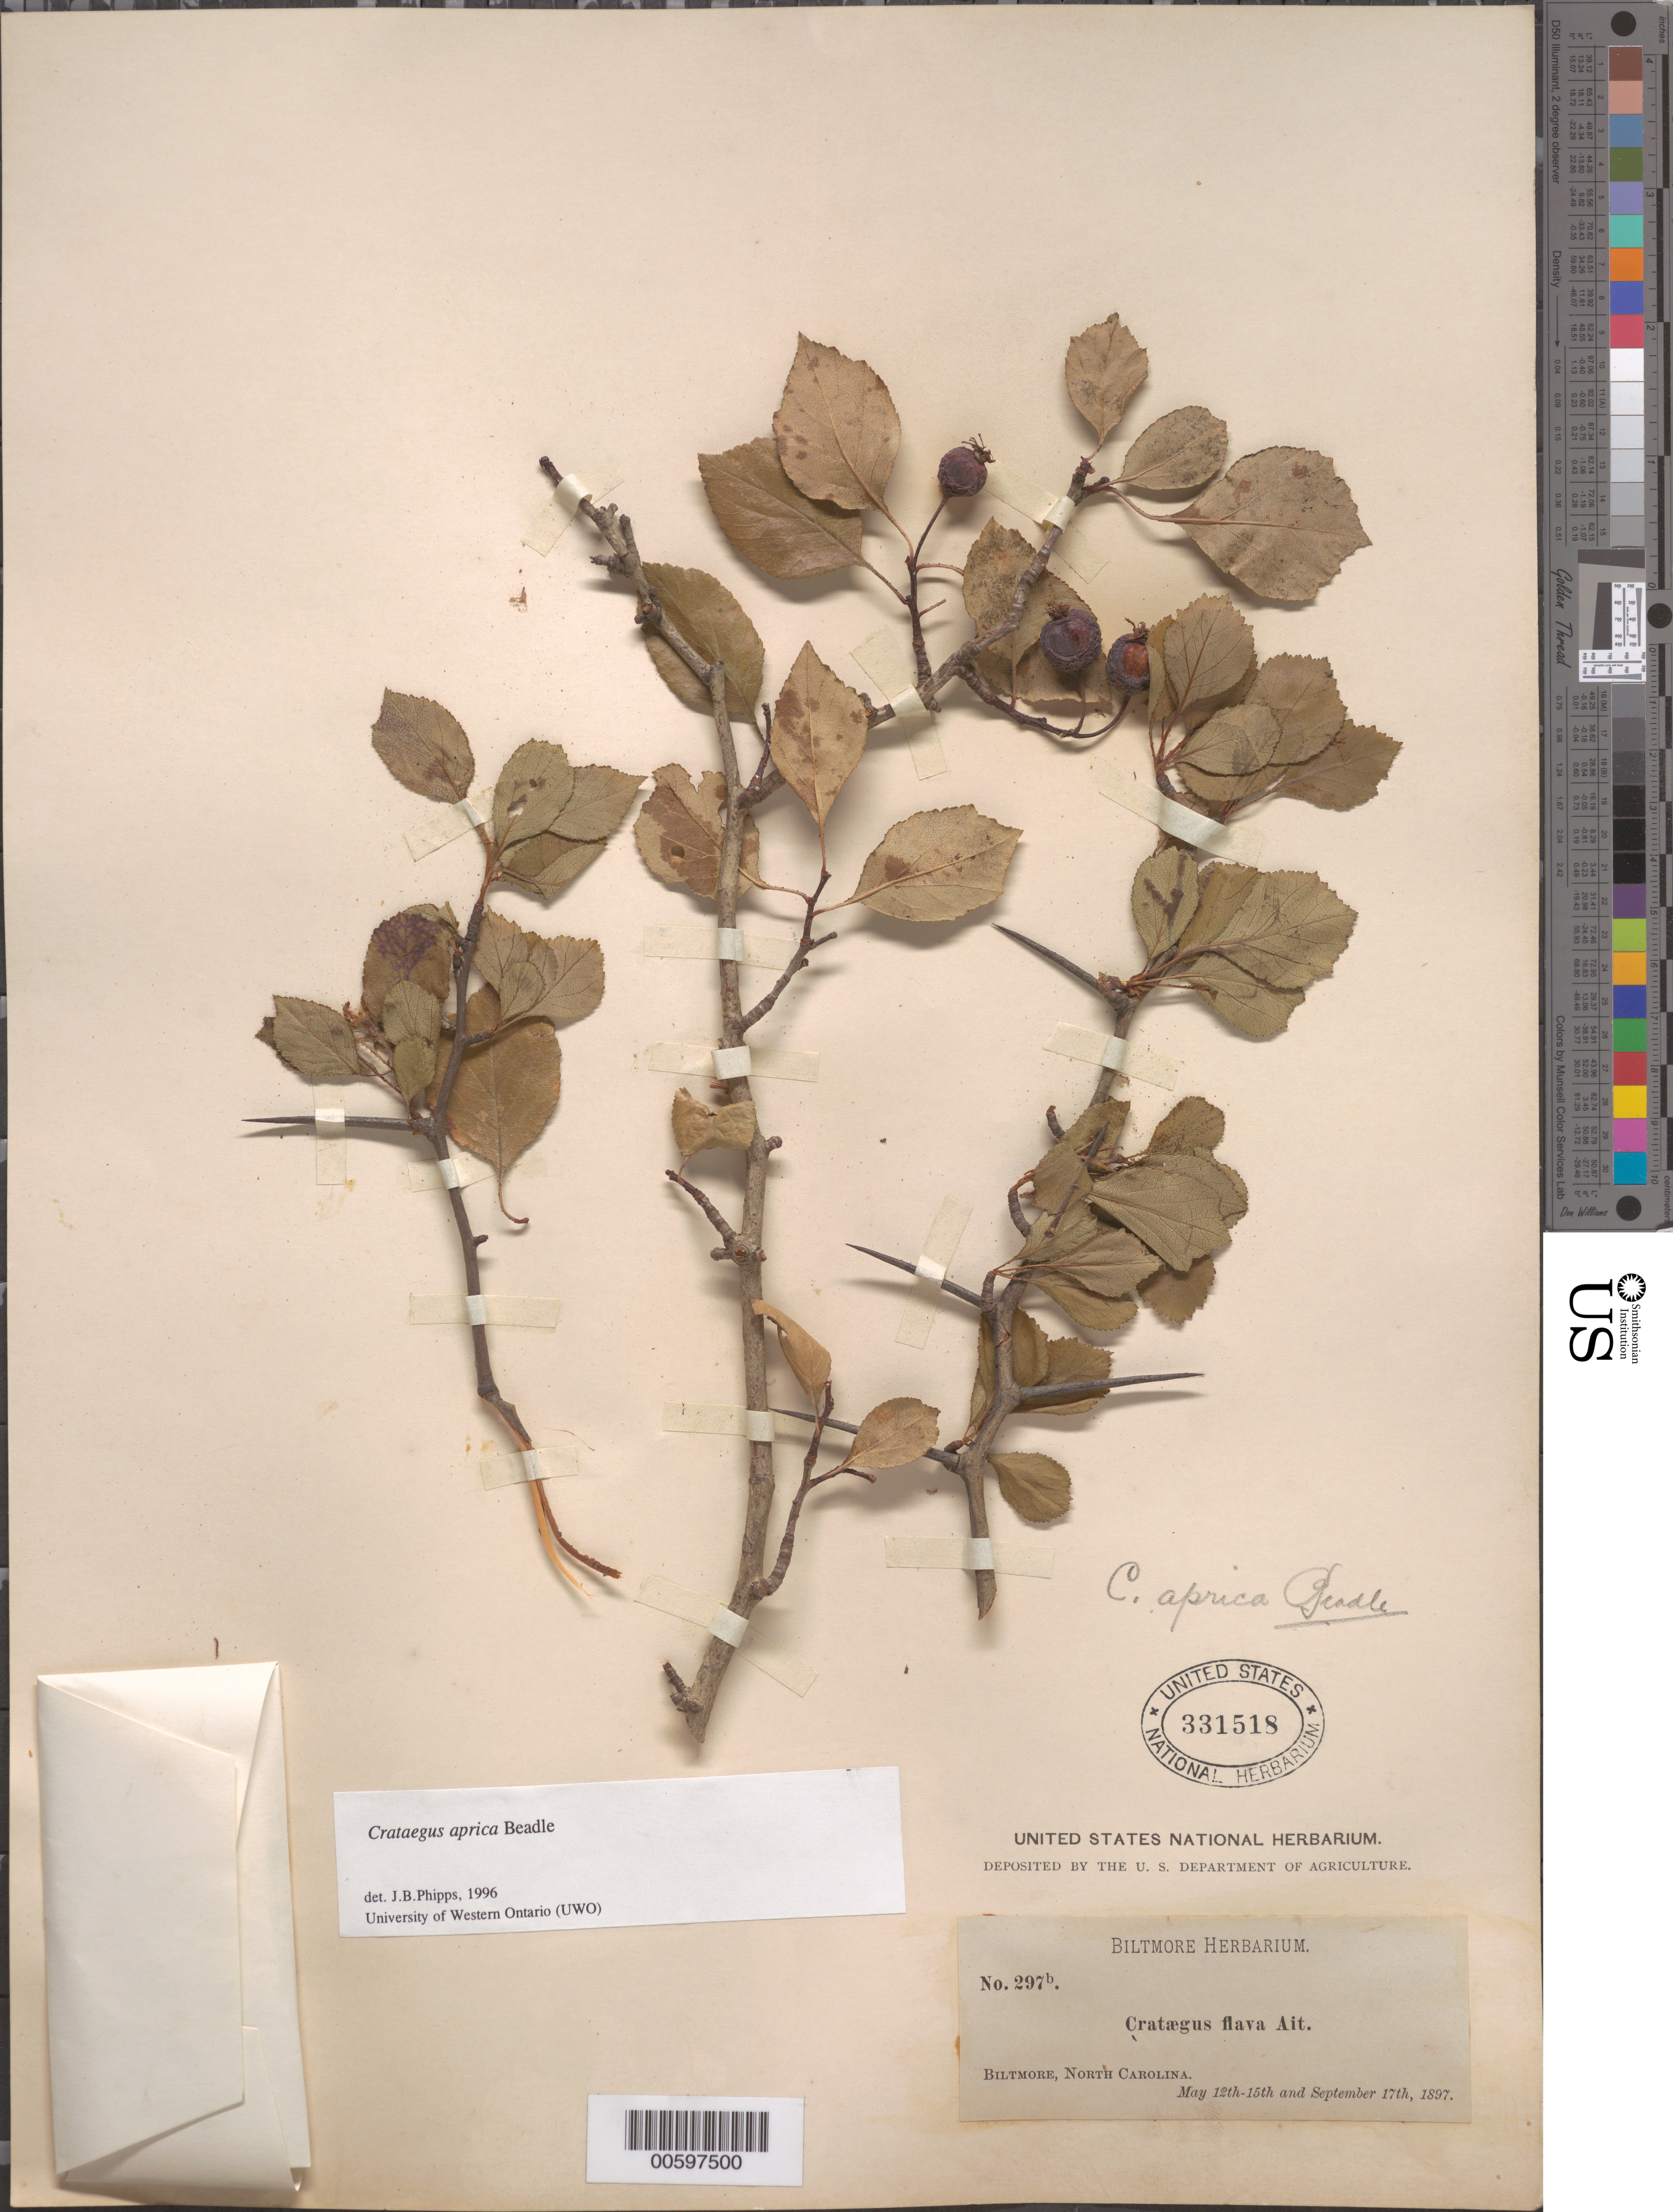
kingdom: Plantae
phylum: Tracheophyta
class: Magnoliopsida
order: Rosales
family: Rosaceae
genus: Crataegus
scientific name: Crataegus aprica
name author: Beadle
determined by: Phipps, James B., (UWO), University of Western Ontario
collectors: ex herb. Biltmore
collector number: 297b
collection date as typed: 12 May 1897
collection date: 1897-05-12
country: United States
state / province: North Carolina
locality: Biltmore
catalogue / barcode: US 331518